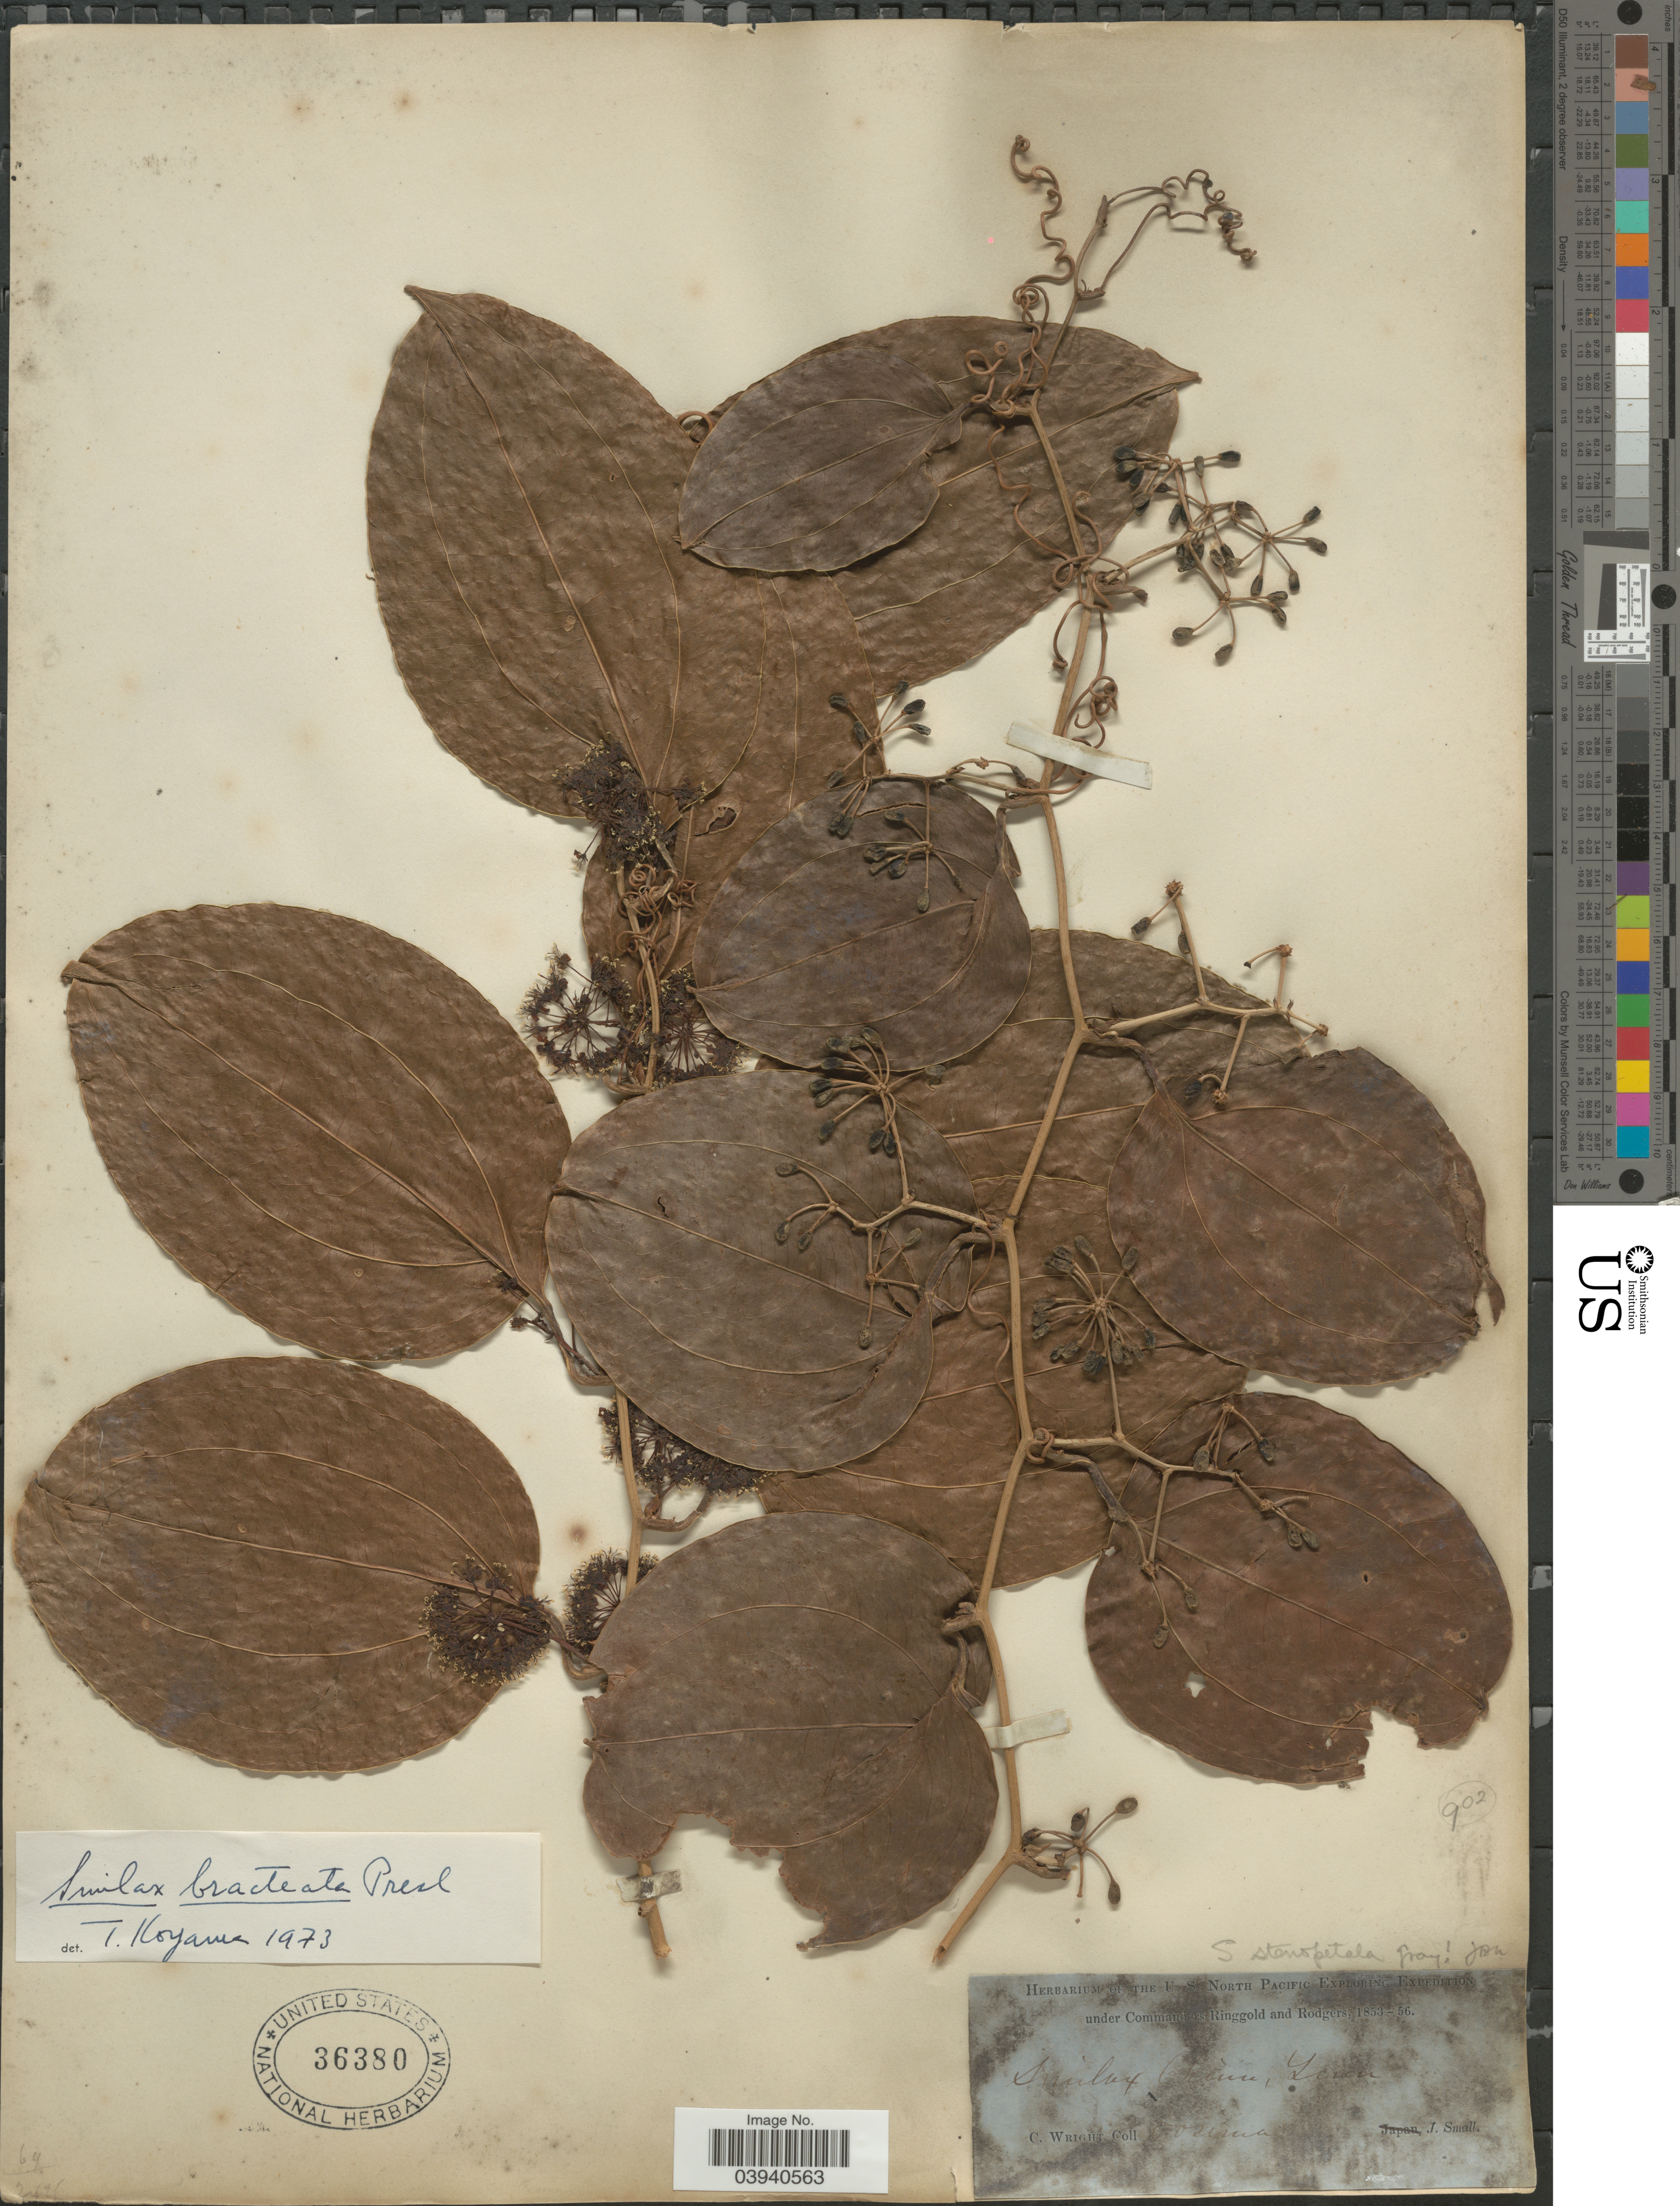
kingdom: Plantae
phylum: Tracheophyta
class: Liliopsida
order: Liliales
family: Smilacaceae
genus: Smilax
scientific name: Smilax bracteata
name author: C. Presl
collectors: C. Wright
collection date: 1853/1856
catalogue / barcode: US 36380